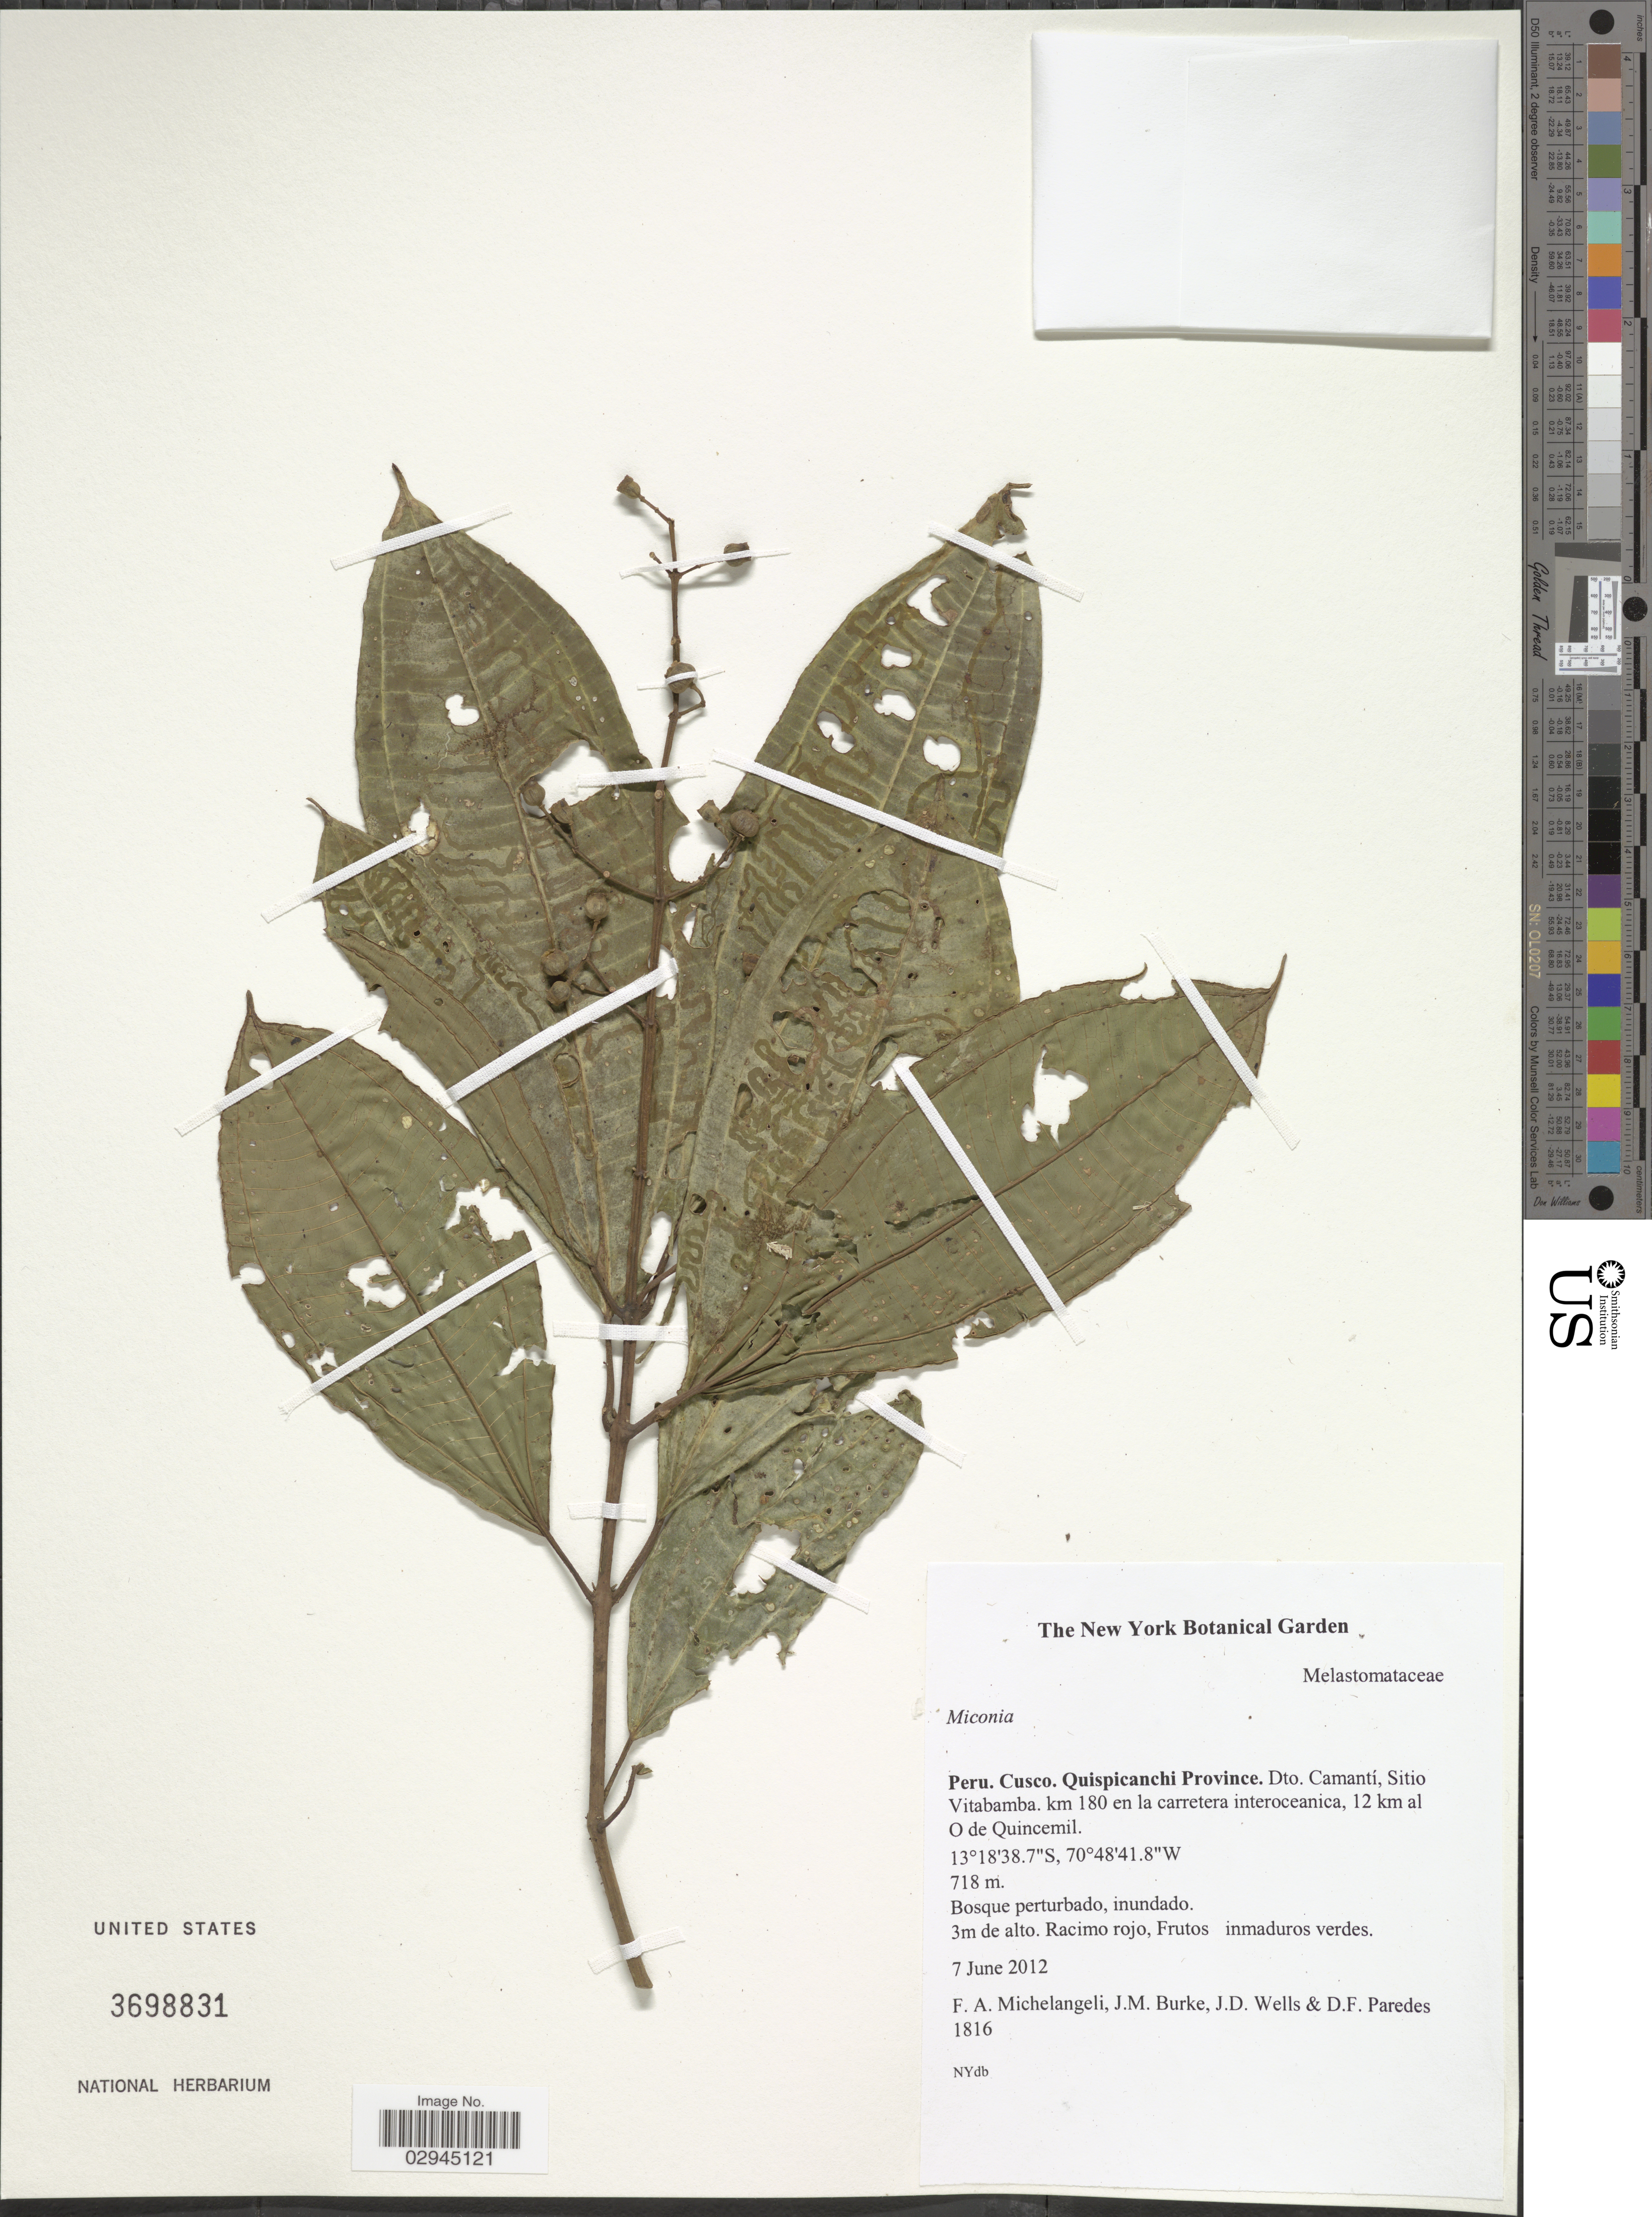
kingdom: Plantae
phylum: Tracheophyta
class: Magnoliopsida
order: Myrtales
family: Melastomataceae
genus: Miconia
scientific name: Miconia sp.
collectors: F. A. Michelangeli, Jac. M. Burke, J. Wells & D. Paredes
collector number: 1816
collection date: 2012-06-07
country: Peru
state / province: Cusco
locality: Quispicanchi Province. Dto. Camantí, Sitio Vitabamba. km 180 en la carretera interoceanica, 12 km al O de Quincemil.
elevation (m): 718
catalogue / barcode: US 3698831